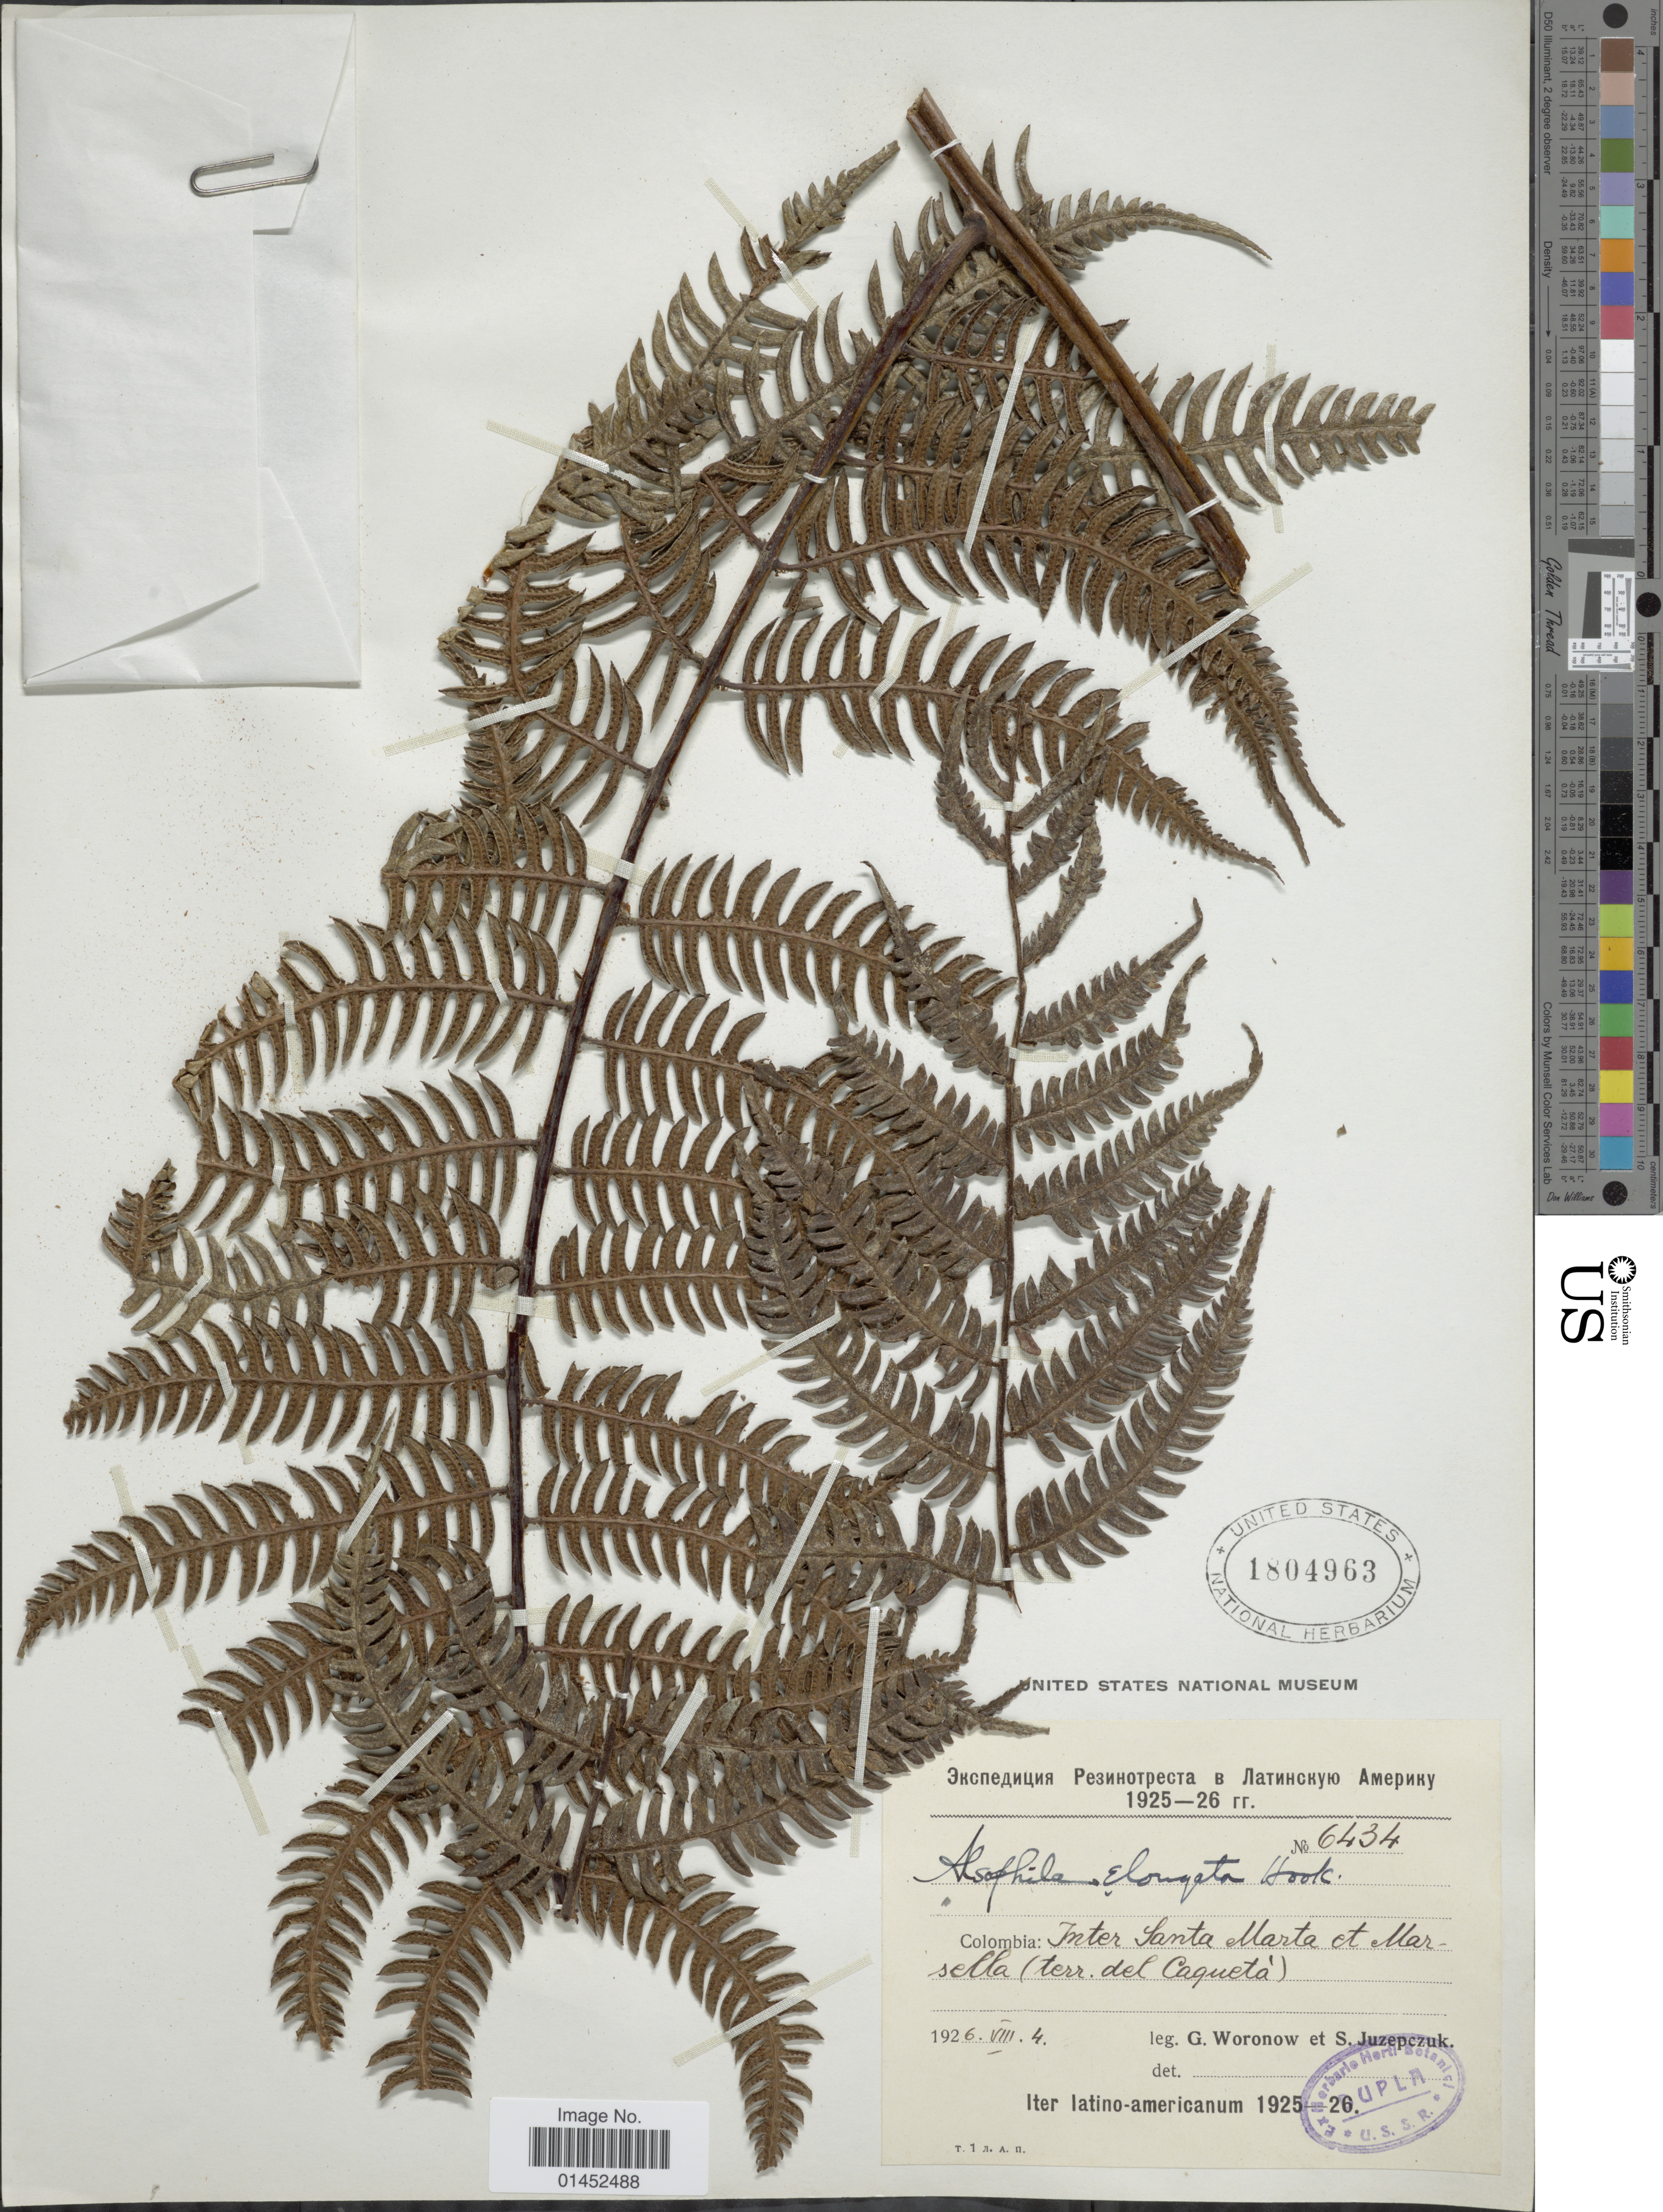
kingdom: Plantae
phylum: Tracheophyta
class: Polypodiopsida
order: Cyatheales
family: Cyatheaceae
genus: Cyathea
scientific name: Cyathea poeppigii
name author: (Hook.) Domin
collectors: G. Woronow & S. V. Juzepczuk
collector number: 6434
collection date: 1926-08-04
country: Colombia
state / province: Caquetá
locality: Inter Santa Marta et Marsella (terr. del Caqueta)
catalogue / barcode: US 1804963